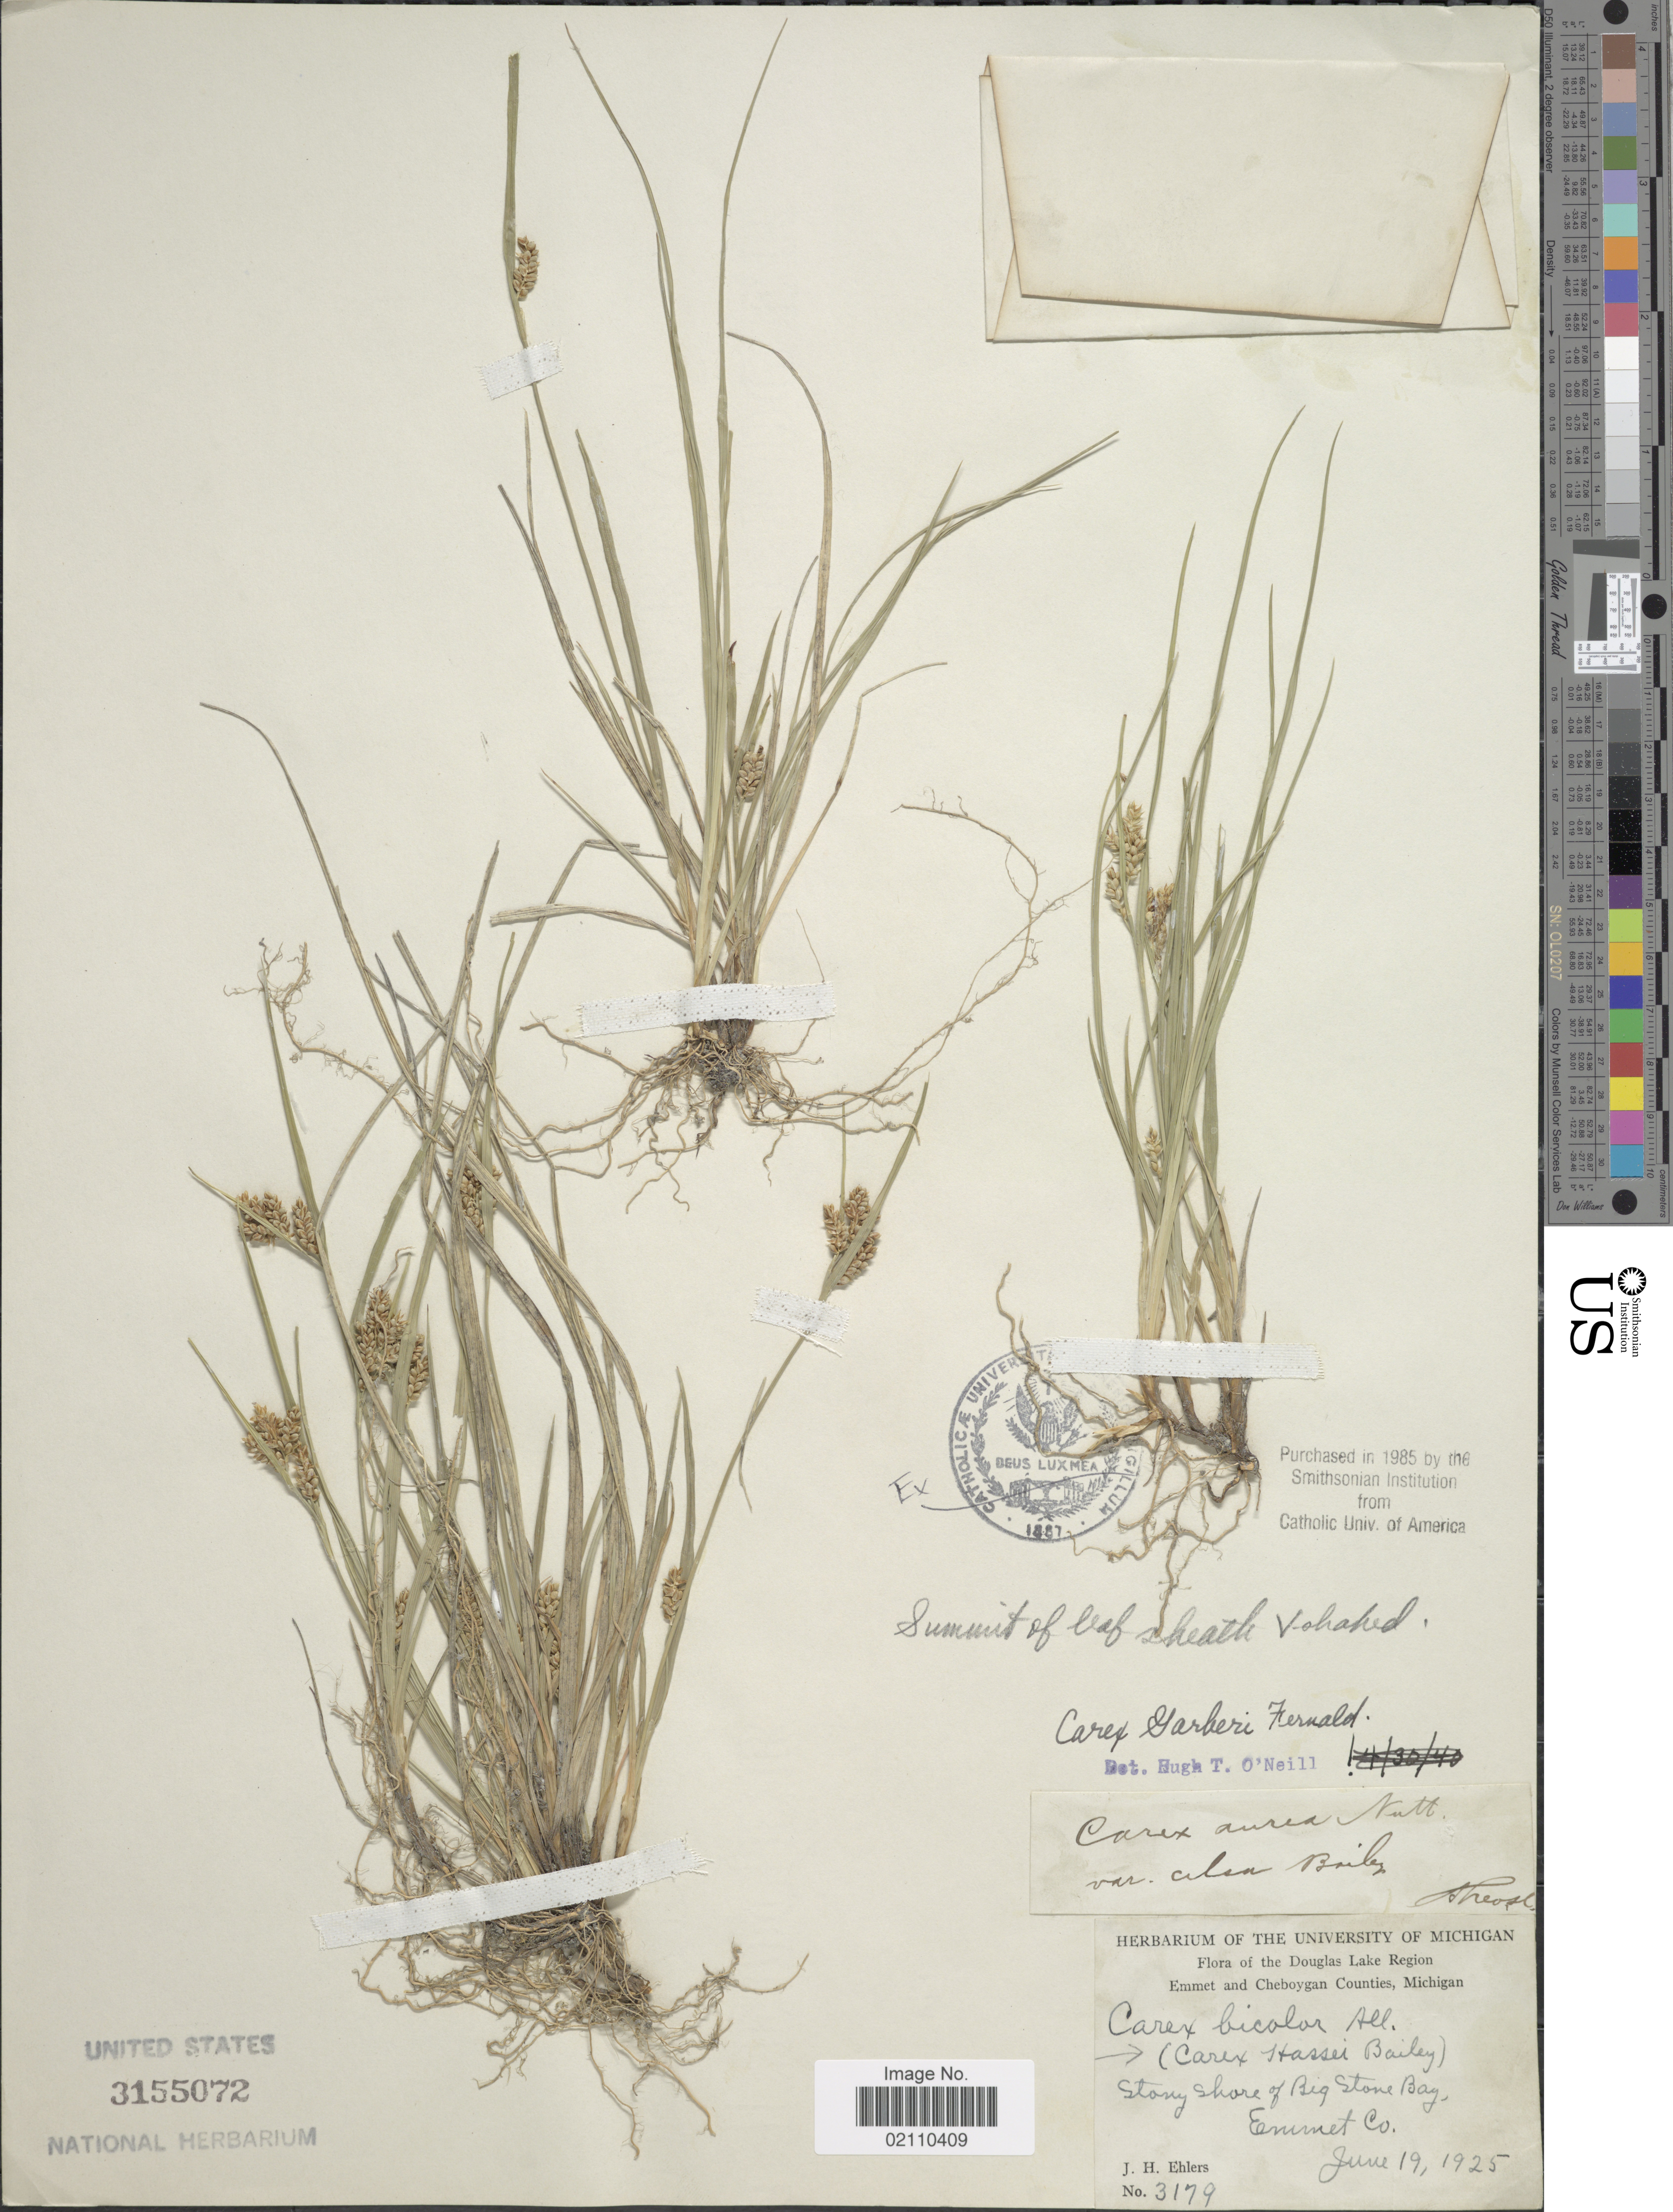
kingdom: Plantae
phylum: Tracheophyta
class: Liliopsida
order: Poales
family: Cyperaceae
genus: Carex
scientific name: Carex garberi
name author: Fernald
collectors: J. H. Ehlers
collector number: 3179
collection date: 1925-06-19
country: United States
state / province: Michigan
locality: Douglas Lake, Emmet and Cheboygan Counties, stony shore of Big Stone Bay, Emmet Co.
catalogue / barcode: US 3155072